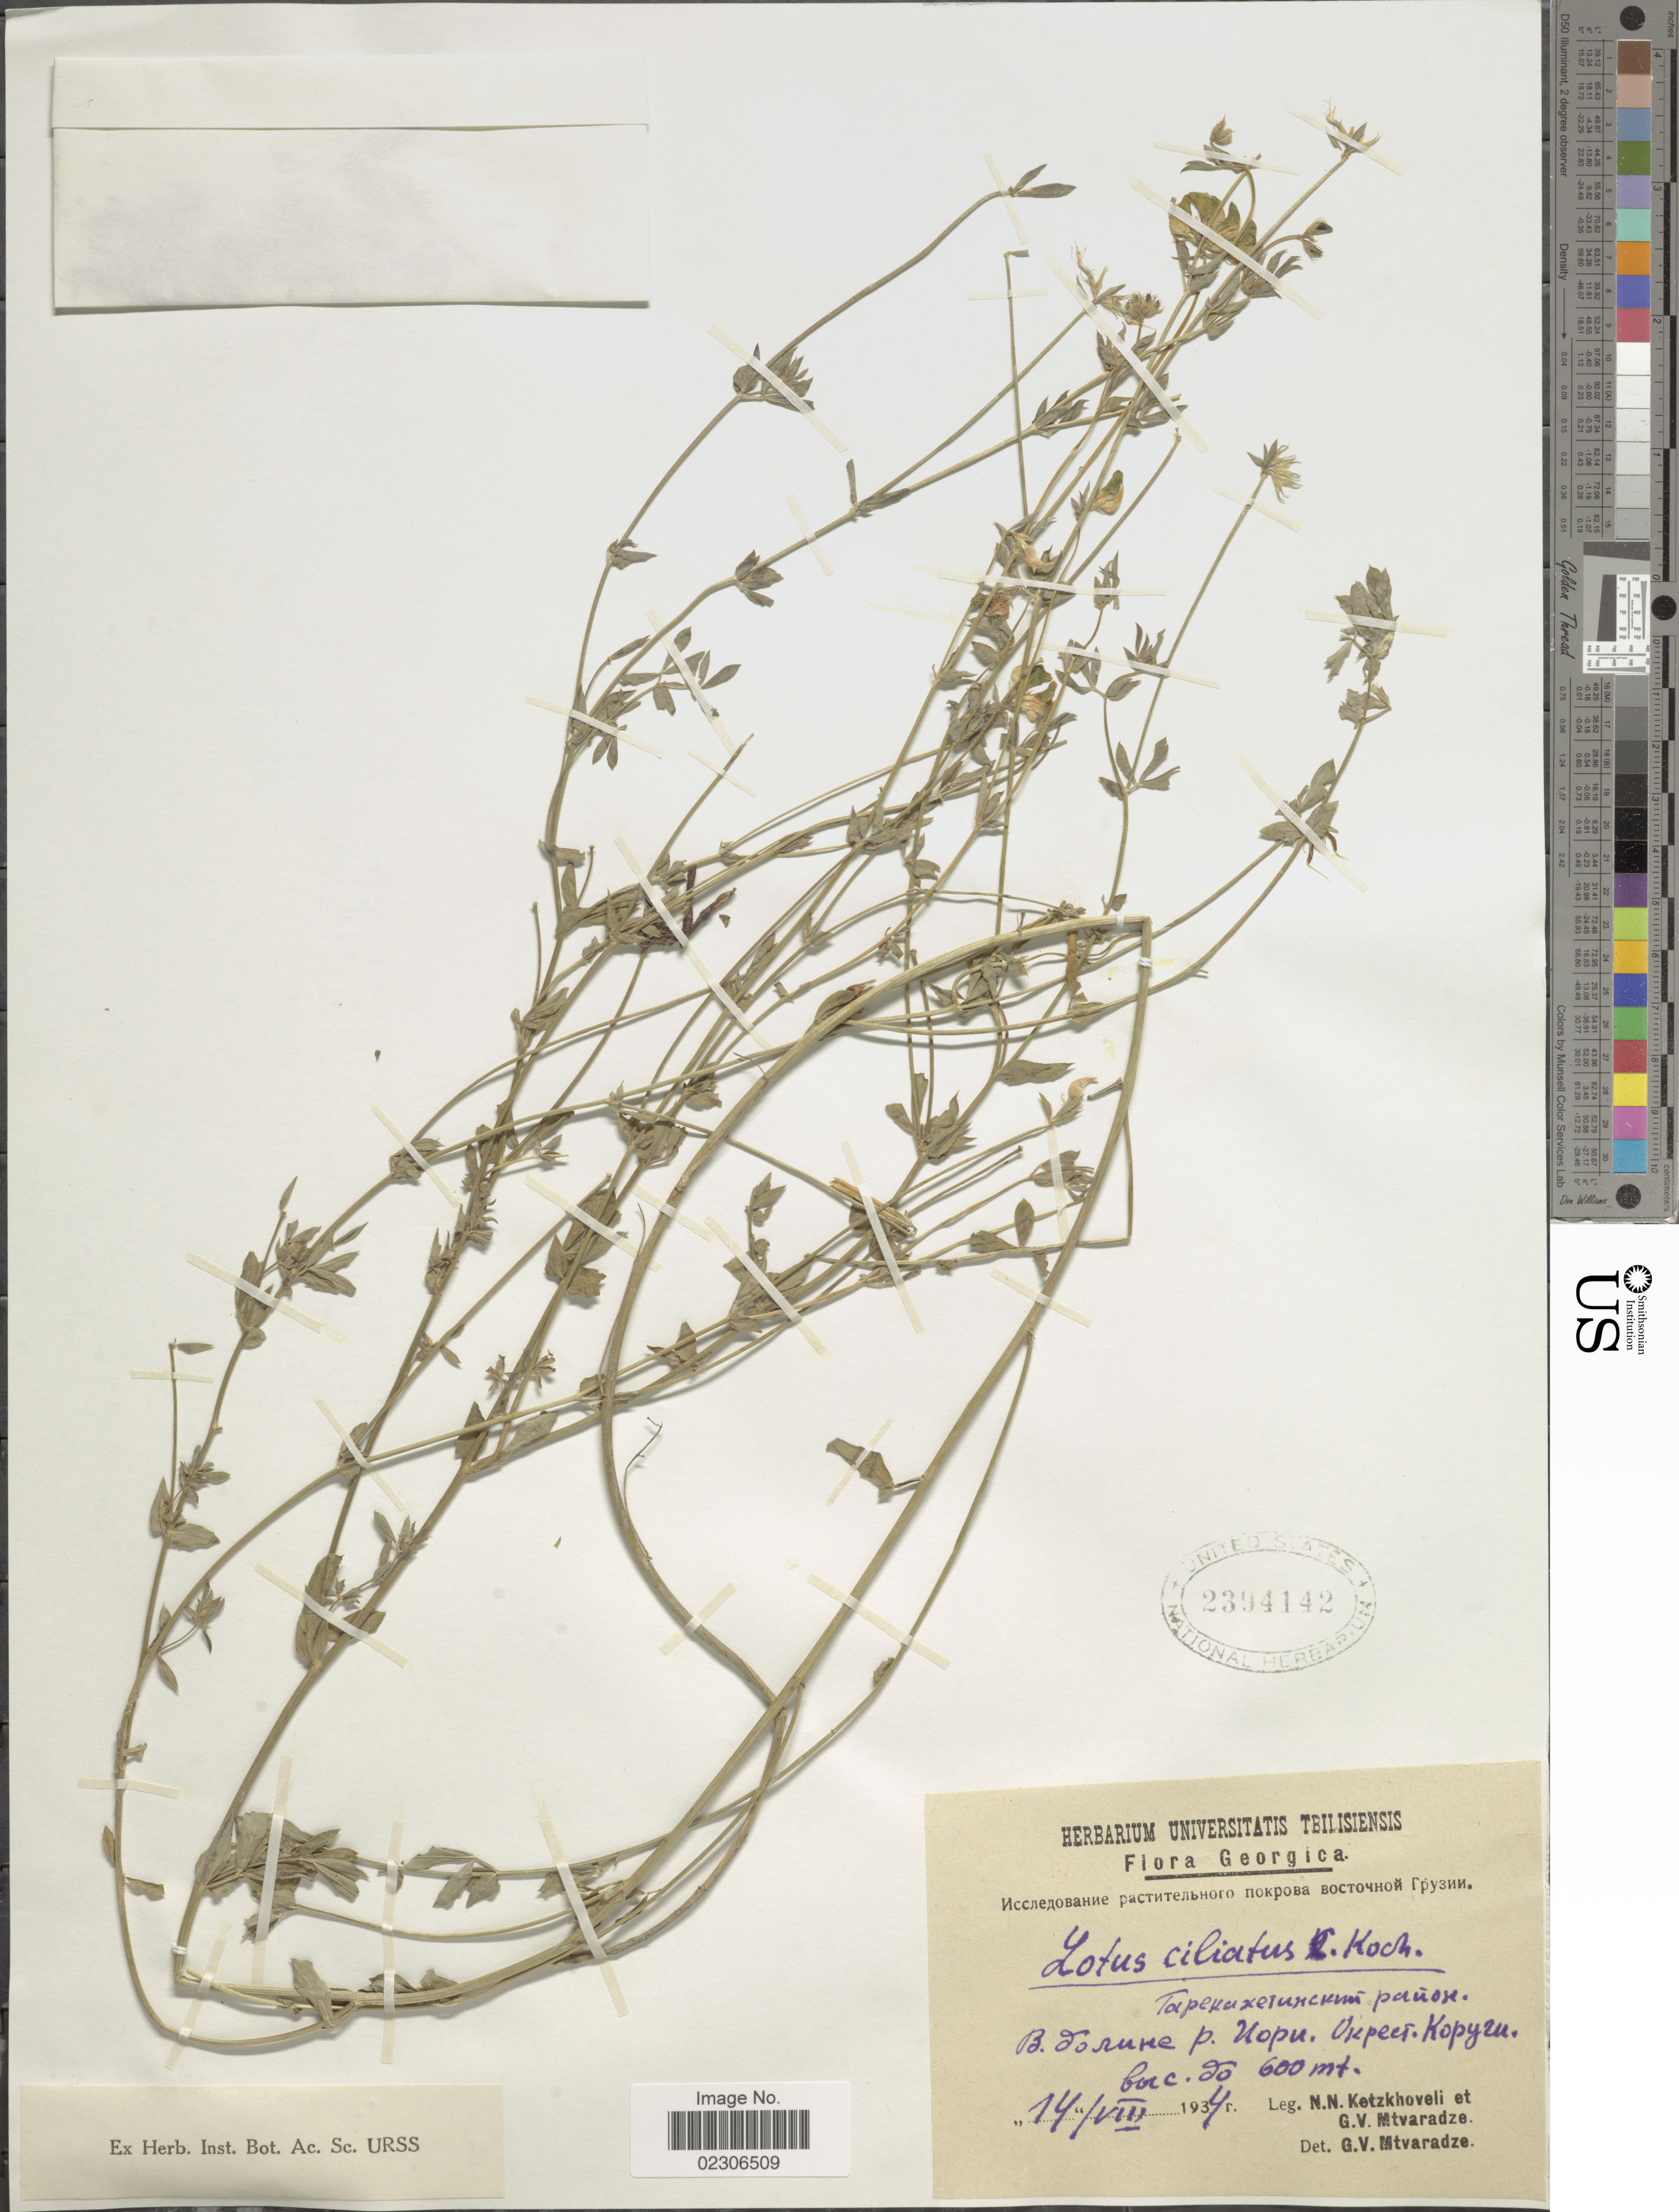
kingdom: Plantae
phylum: Tracheophyta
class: Magnoliopsida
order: Fabales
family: Fabaceae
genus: Lotus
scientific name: Lotus ciliatus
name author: Ten.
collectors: N. Ketzkhoveli & G. Mtvaradze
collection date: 1934-08-14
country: Georgia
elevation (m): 600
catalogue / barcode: US 2394142